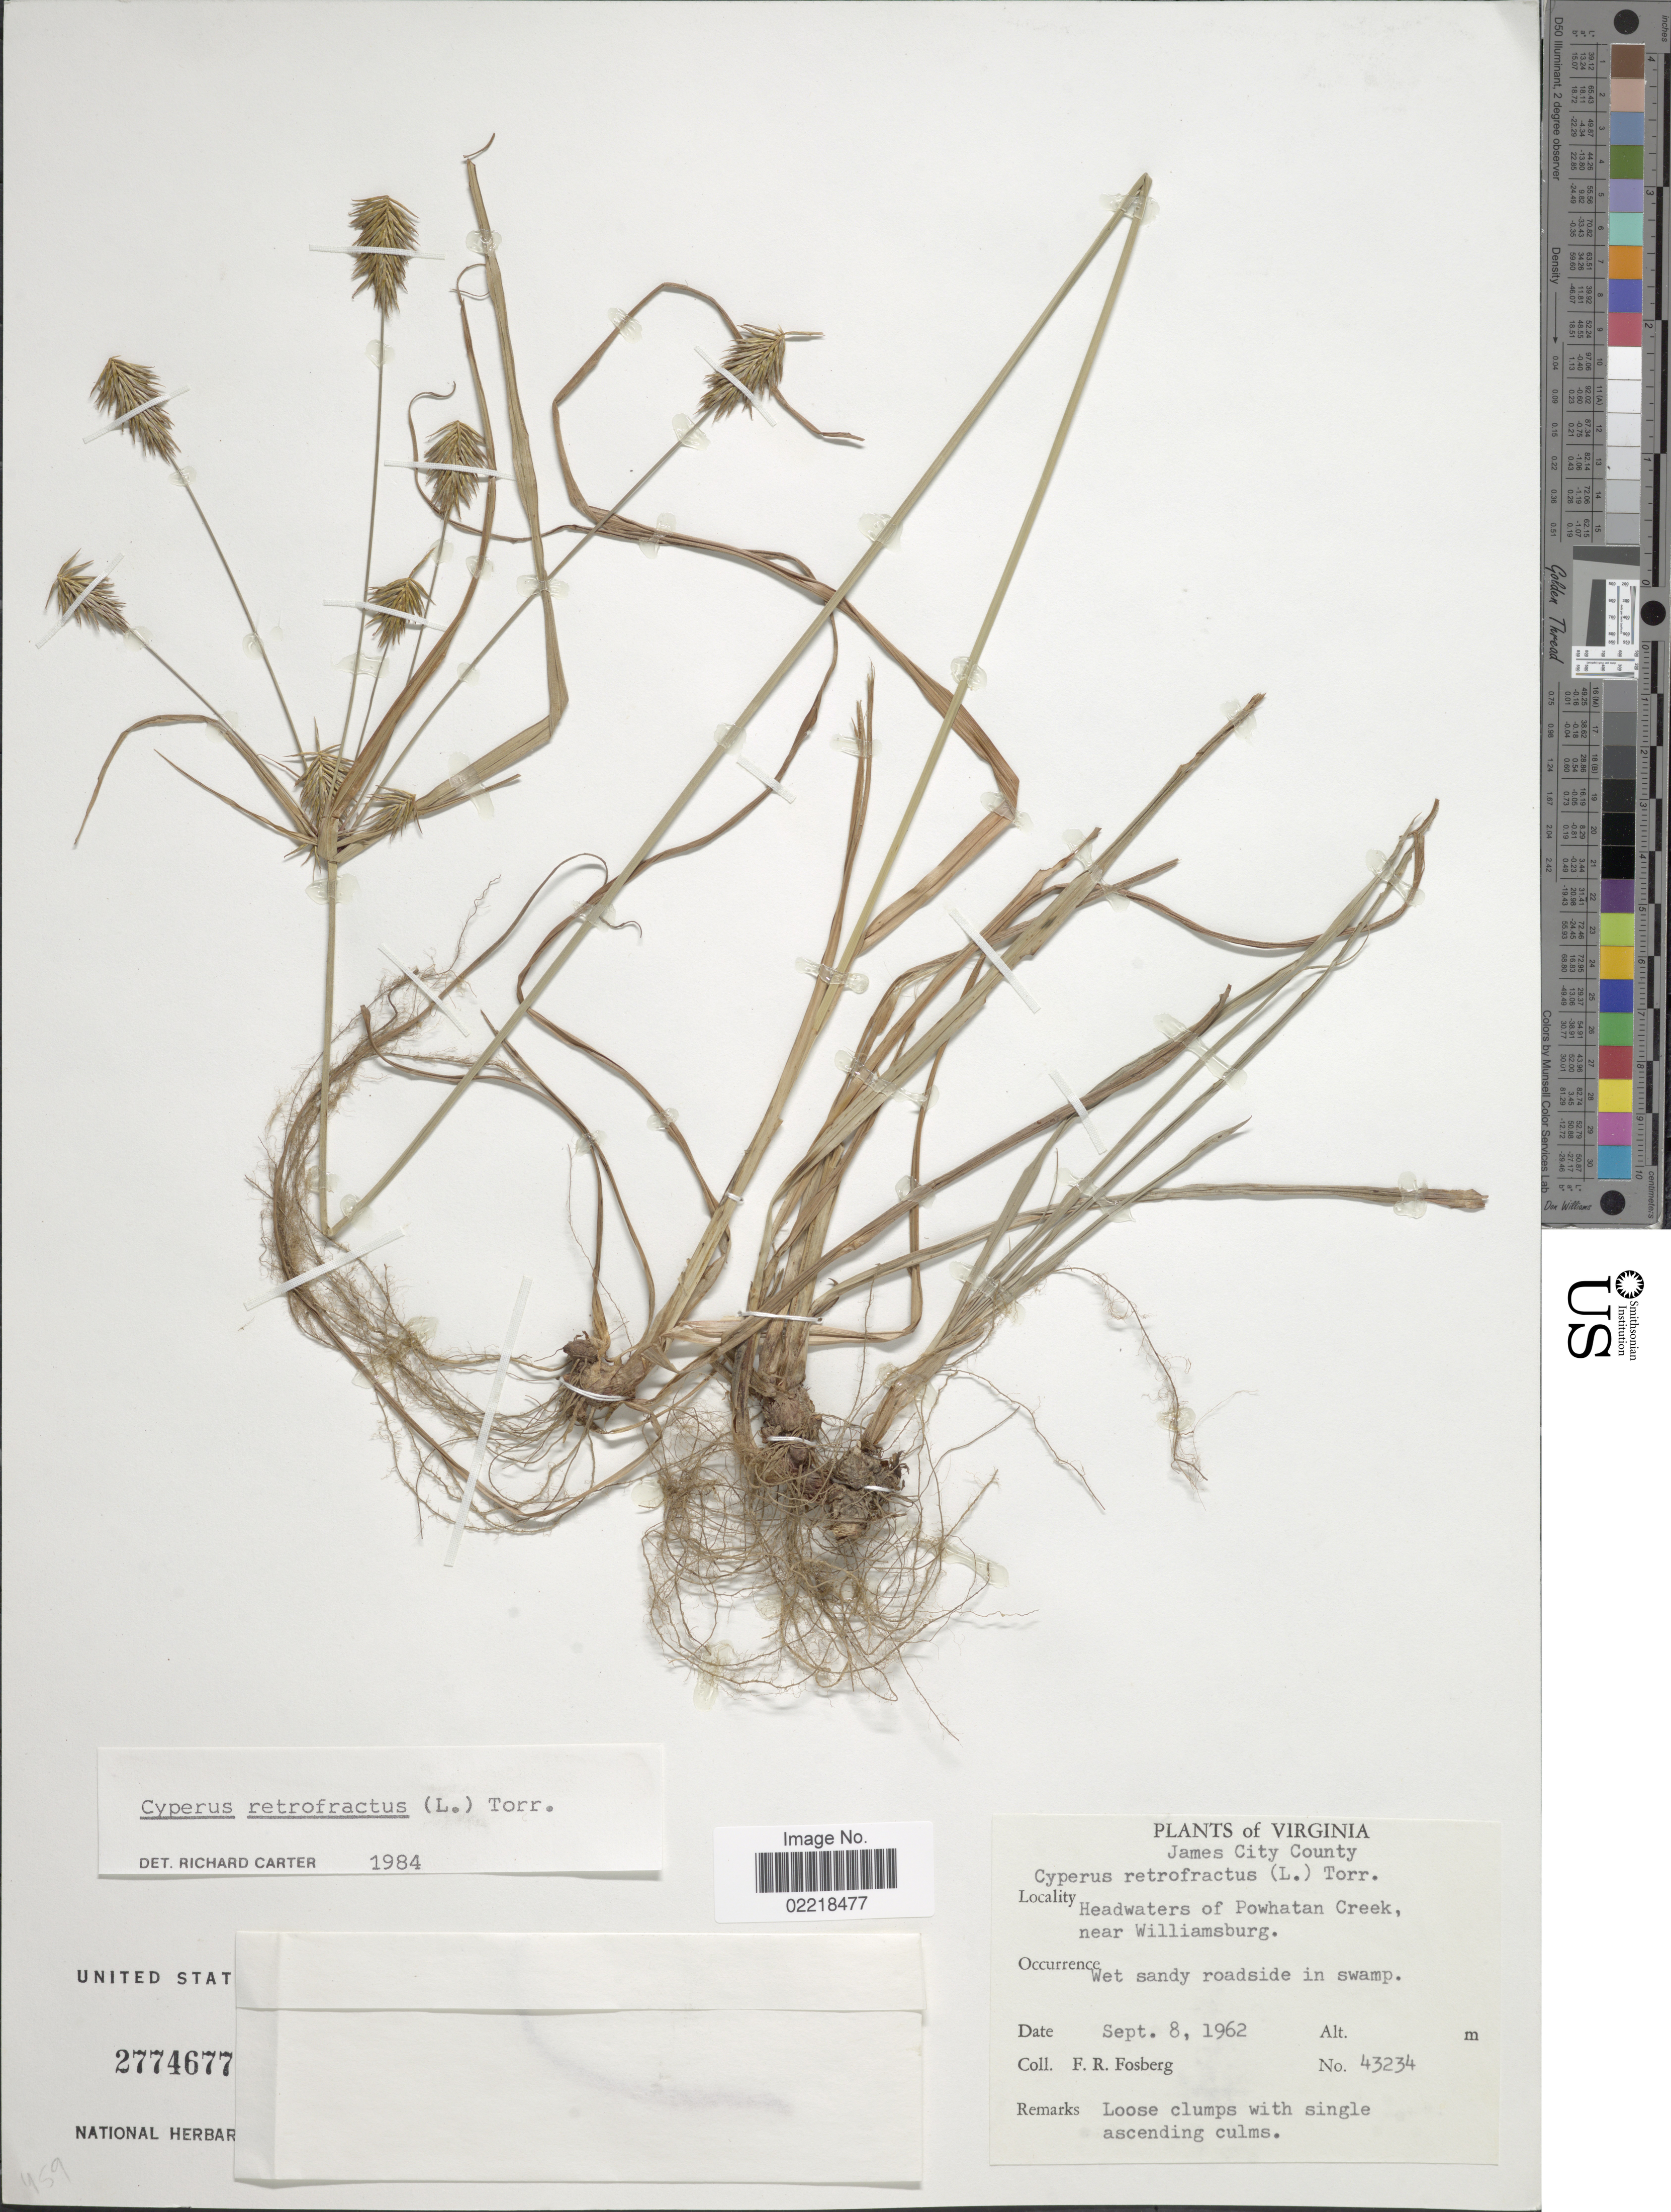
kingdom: Plantae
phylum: Tracheophyta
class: Liliopsida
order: Poales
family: Cyperaceae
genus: Cyperus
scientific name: Cyperus retrofractus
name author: (L.) Torr.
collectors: F. R. Fosberg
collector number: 43234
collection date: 1962-09-08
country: United States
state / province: Virginia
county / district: James City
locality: James City County, Headwaters of Powhatan Creek, near Williamsburg, wet sandy roadside in swamp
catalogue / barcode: US 2774677